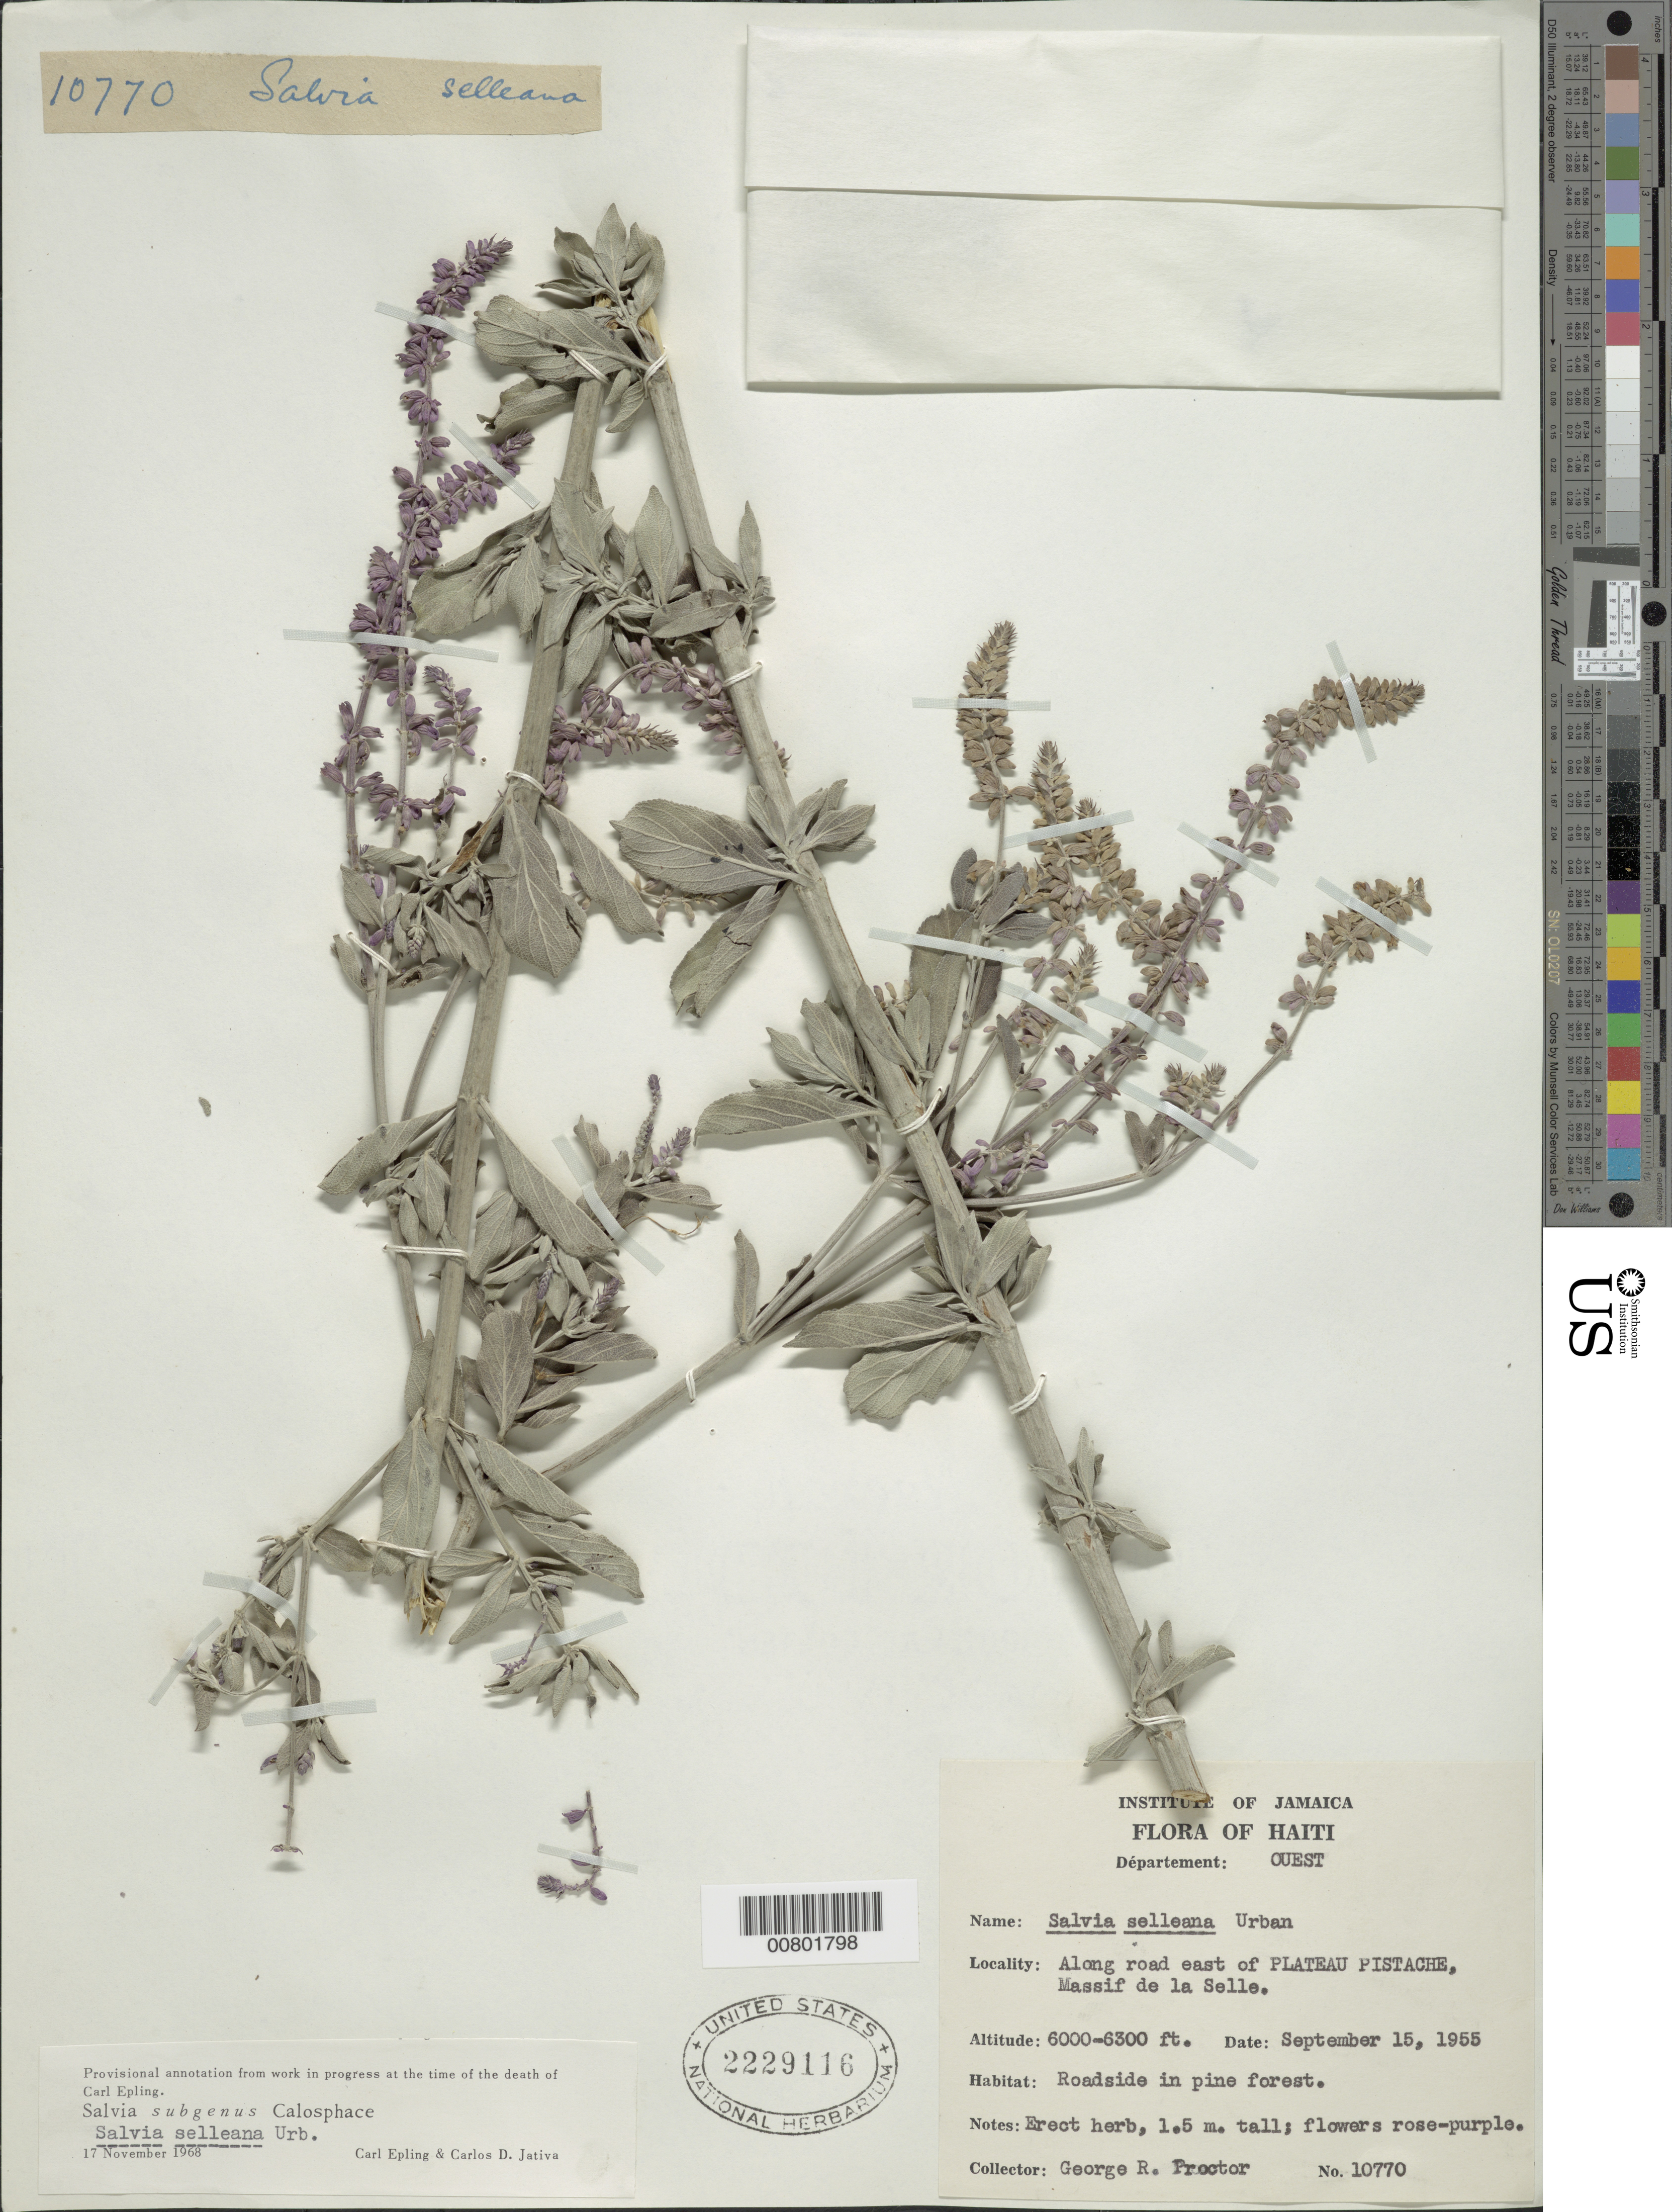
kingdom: Plantae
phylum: Tracheophyta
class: Magnoliopsida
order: Lamiales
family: Lamiaceae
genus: Salvia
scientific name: Salvia selleana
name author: Urb.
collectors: G. R. Proctor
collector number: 10770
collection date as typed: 15 Sep 1955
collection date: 1955-09-15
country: Haiti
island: Hispaniola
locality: Massif de la Selle, along road E of Plateau Pistache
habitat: Roadside in pine forest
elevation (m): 1829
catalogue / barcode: US 2229116